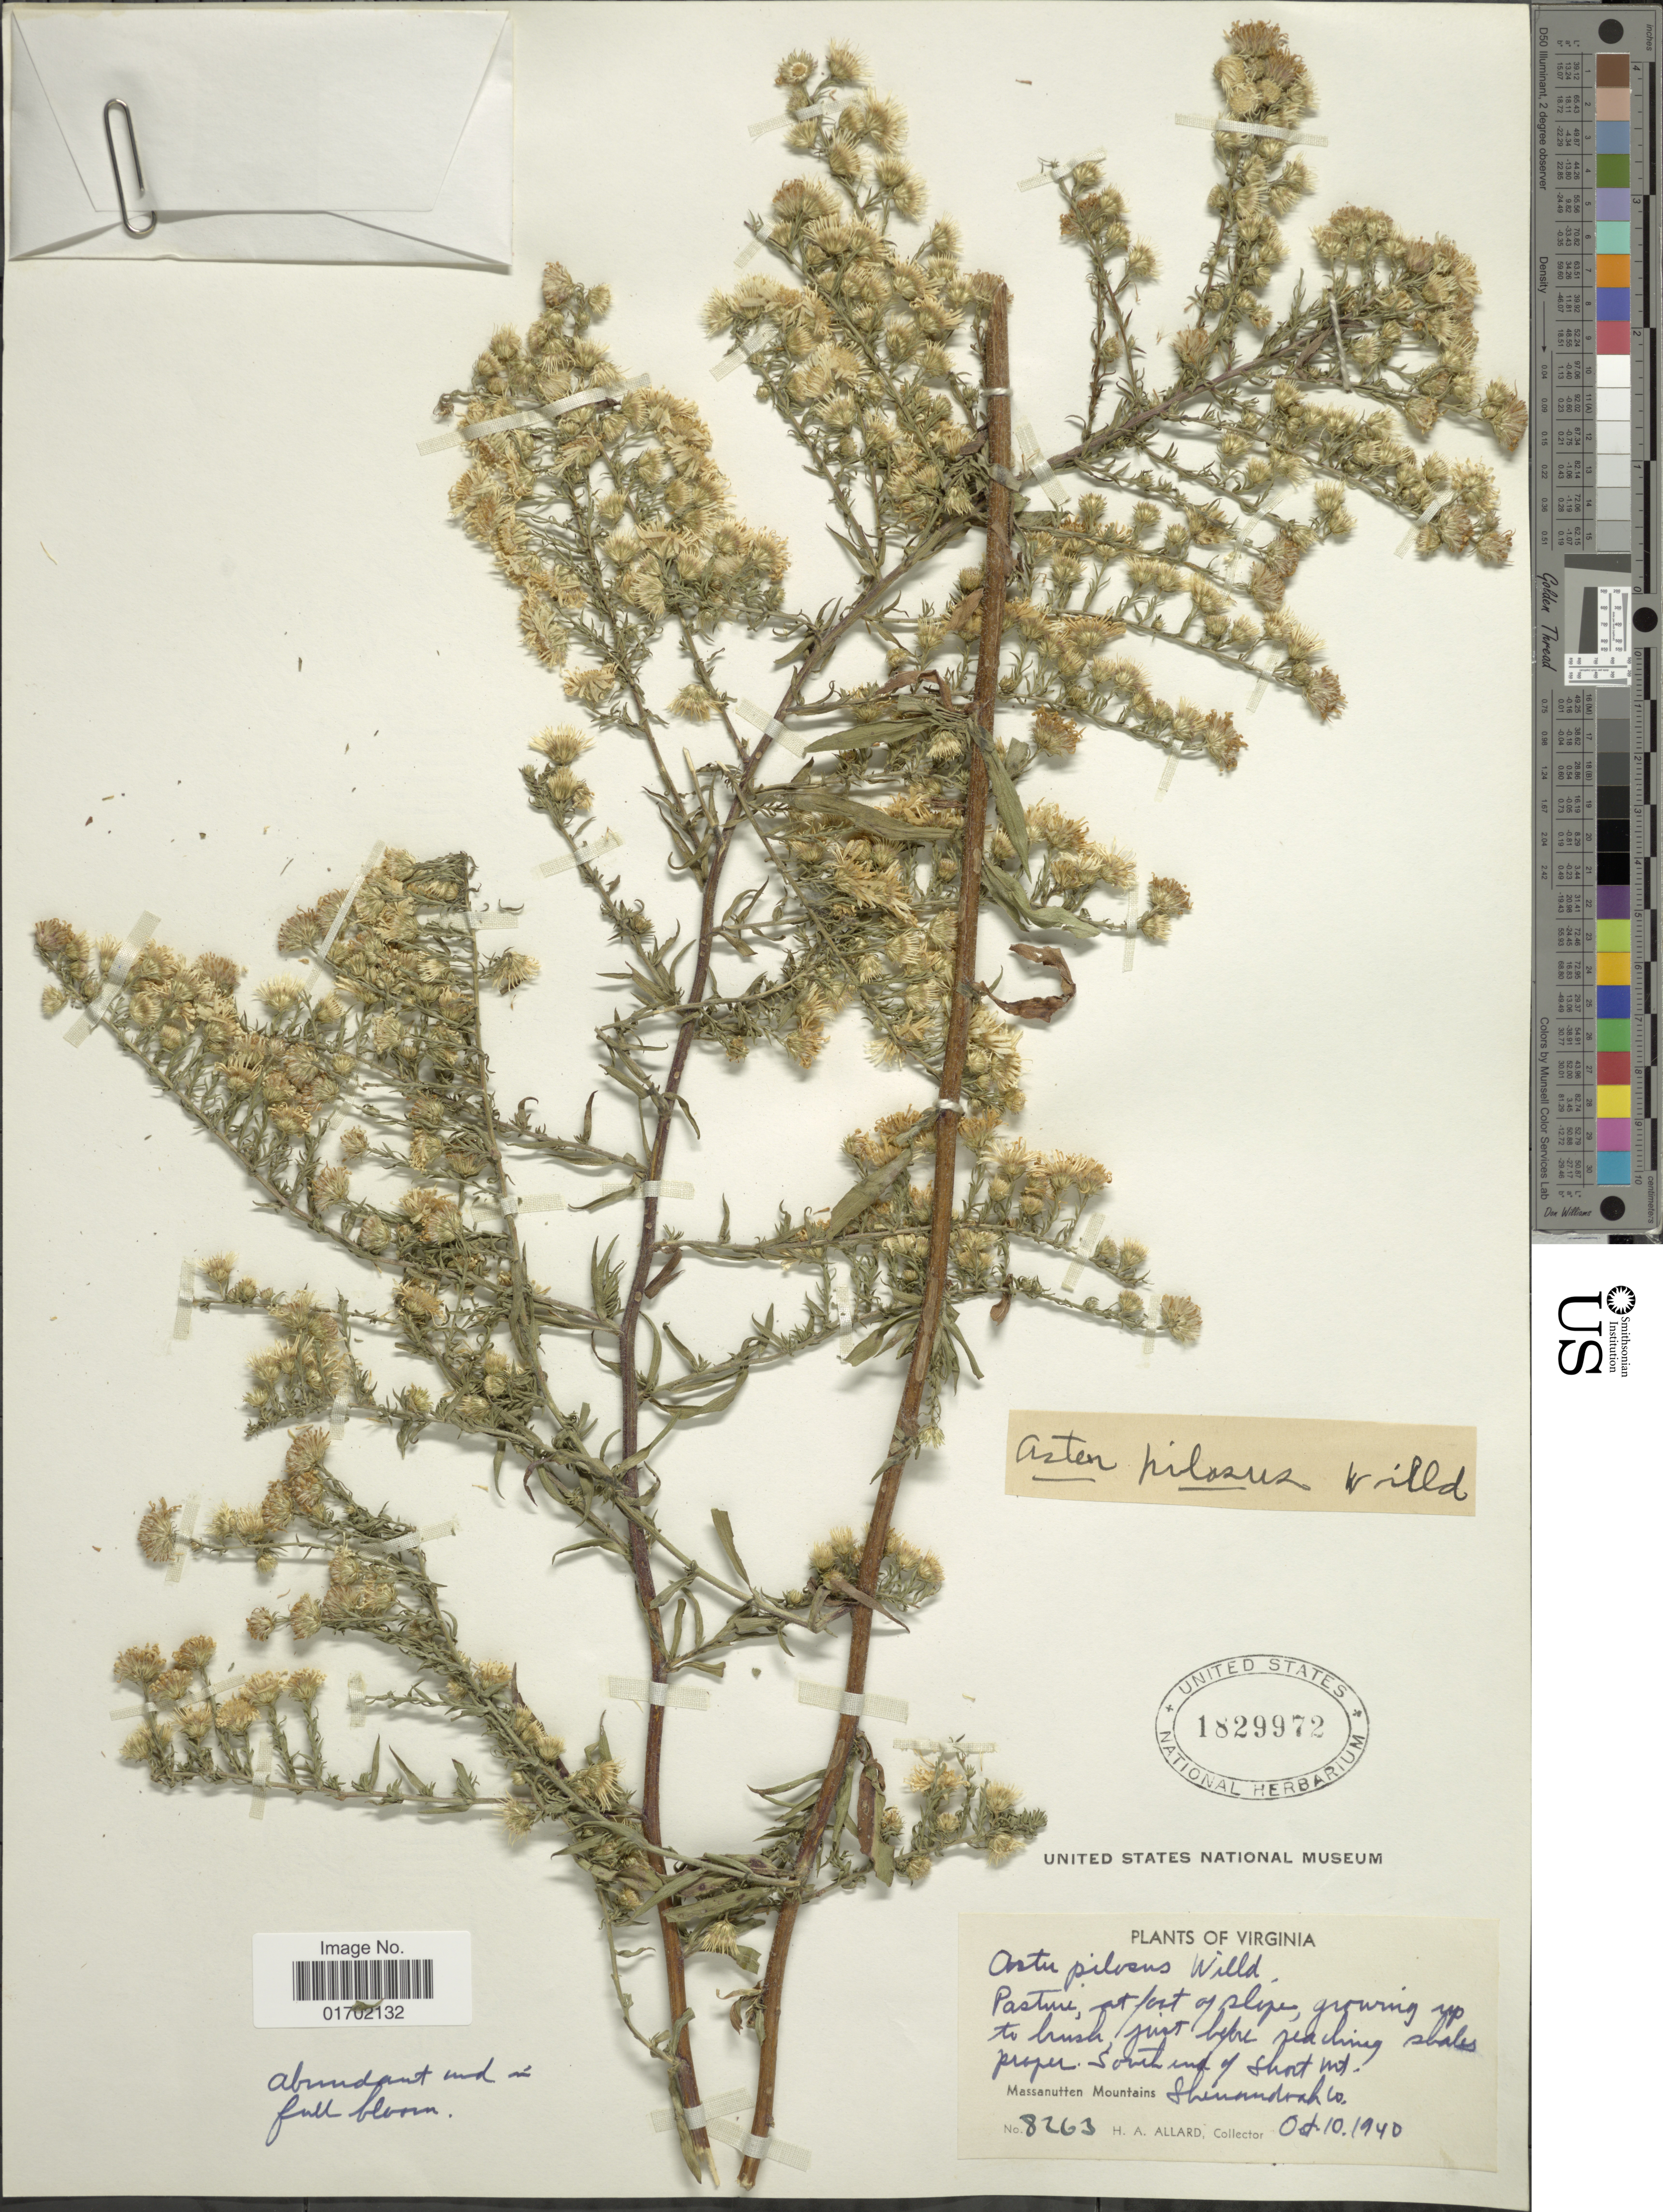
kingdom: Plantae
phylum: Tracheophyta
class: Magnoliopsida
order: Asterales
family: Asteraceae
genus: Symphyotrichum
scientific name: Symphyotrichum pilosum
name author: (Willd.) G.L. Nesom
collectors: H. A. Allard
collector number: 8263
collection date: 1940-10-10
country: United States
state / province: Virginia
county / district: Shenandoah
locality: South end of Short Mt., Massanutten Mountains, Shenandoah Co.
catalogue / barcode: US 1829972